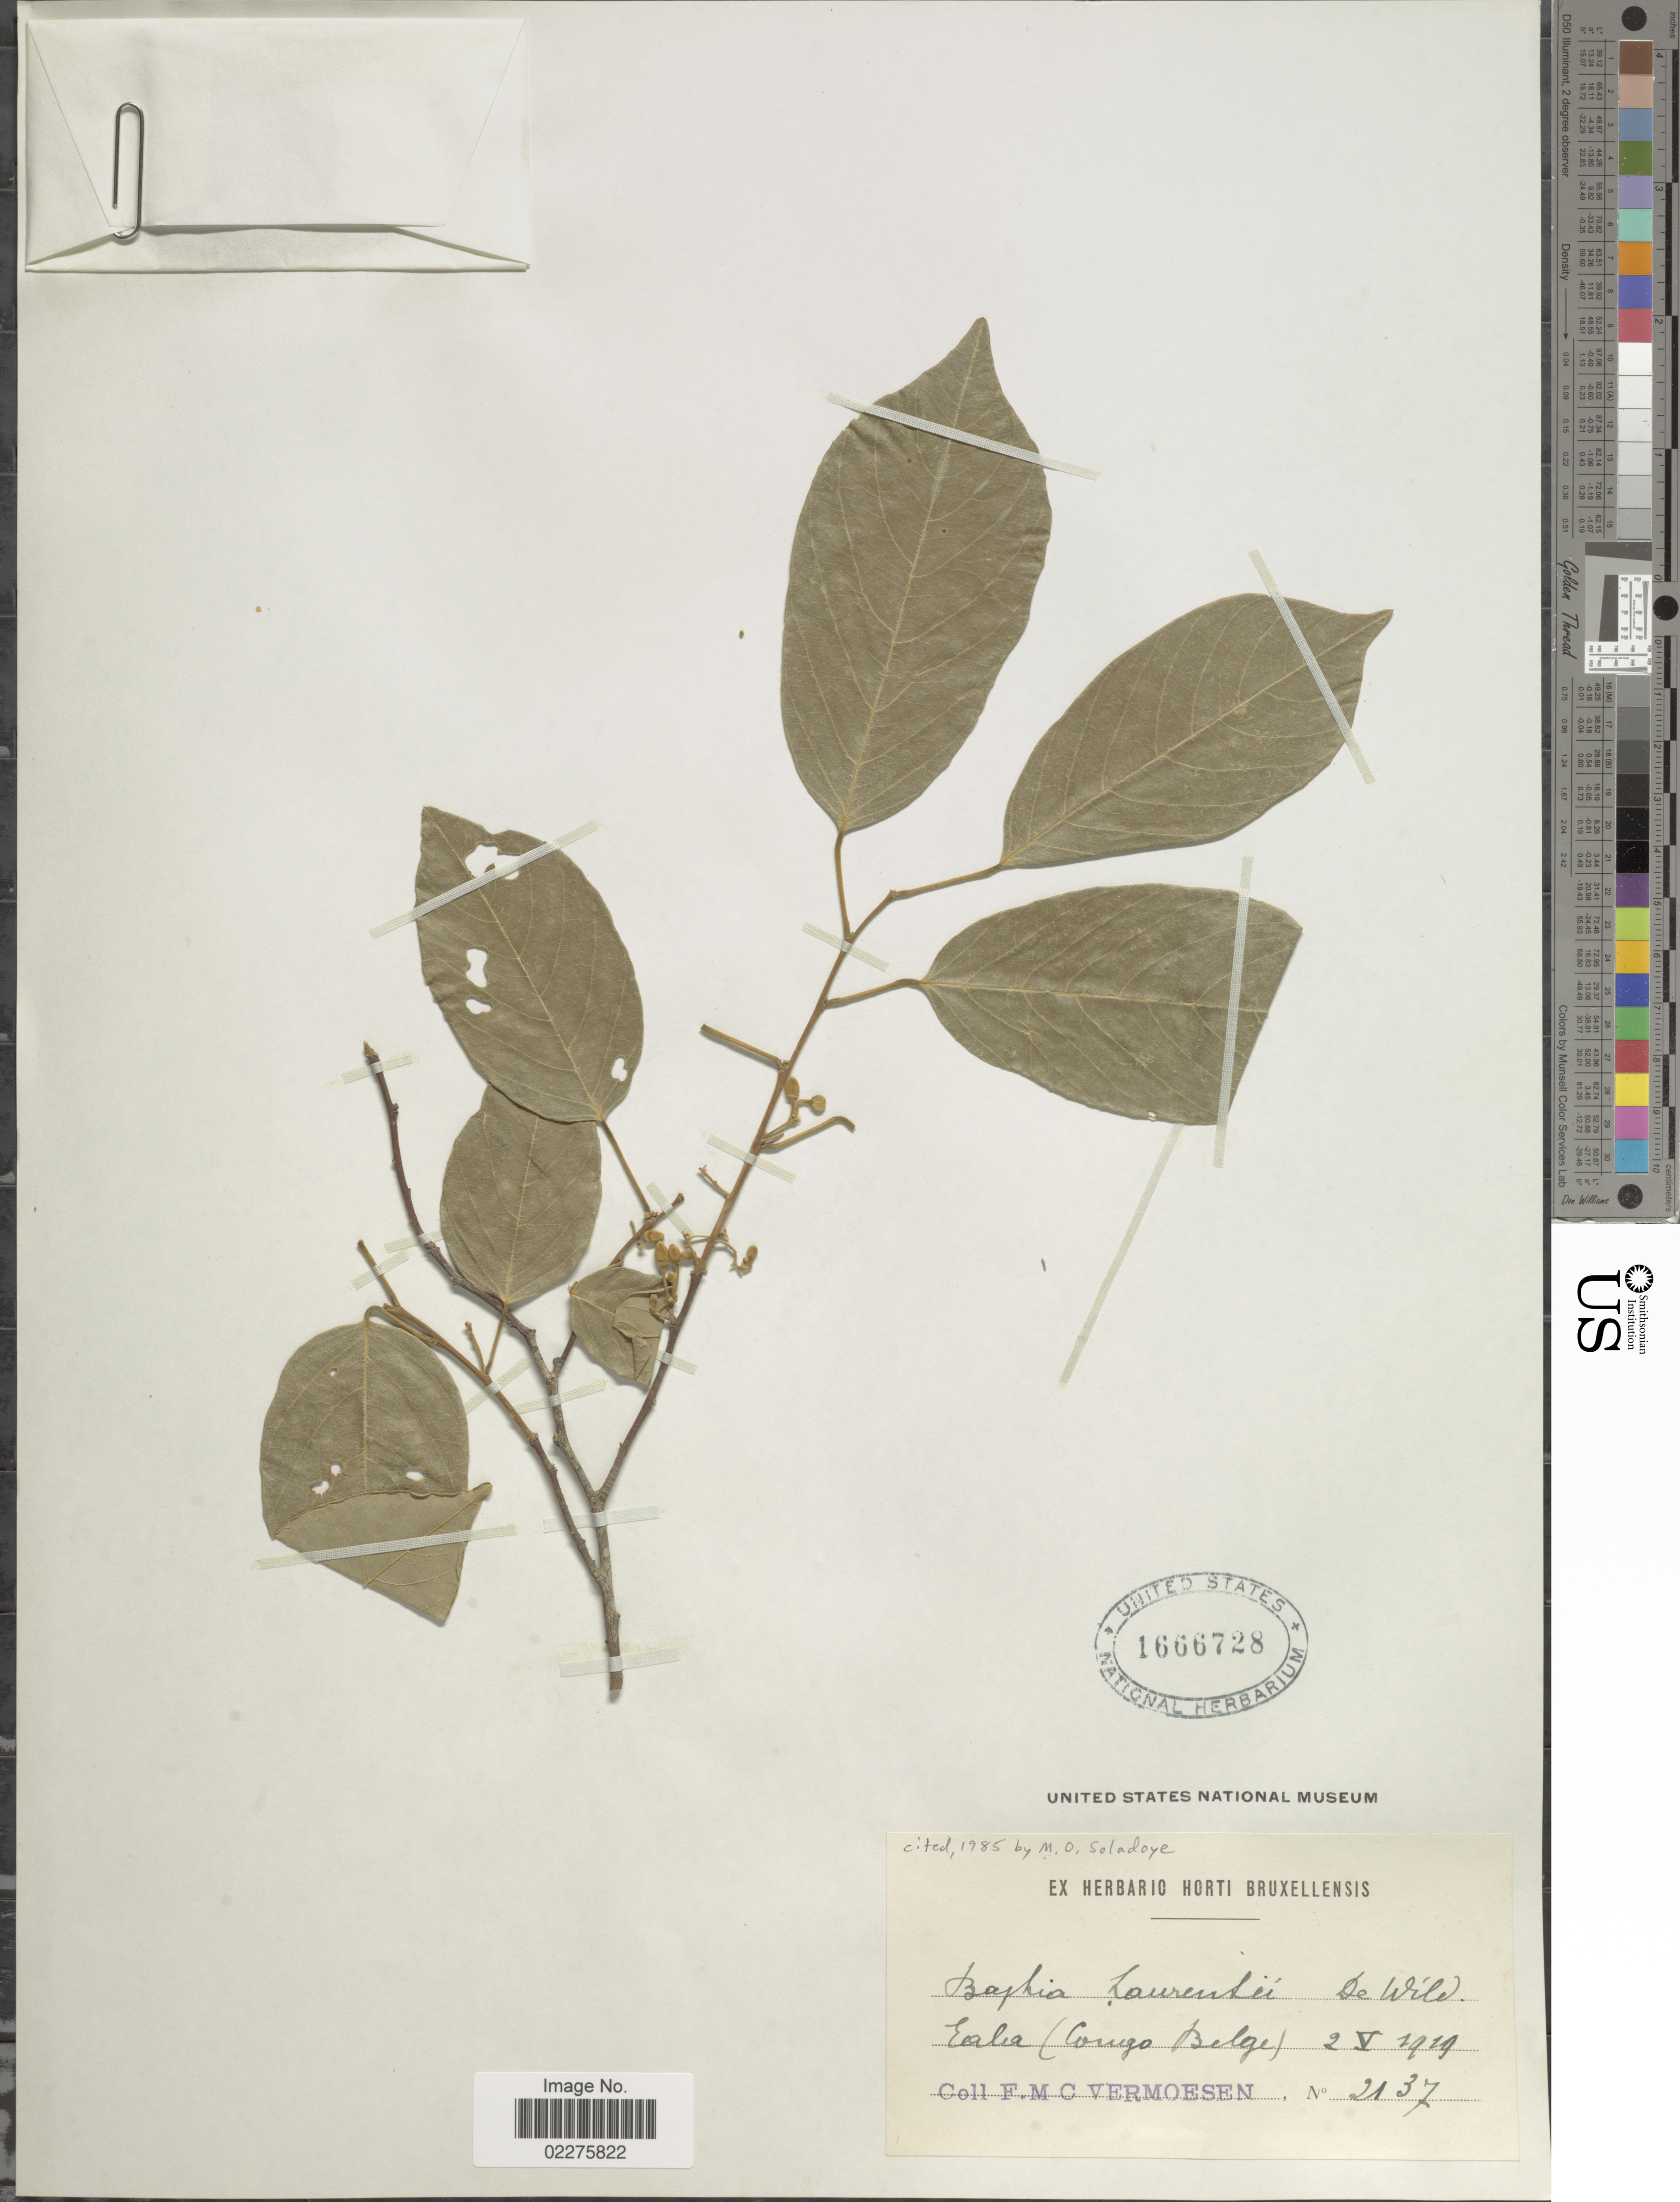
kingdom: Plantae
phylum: Tracheophyta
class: Magnoliopsida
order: Fabales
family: Fabaceae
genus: Baphia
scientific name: Baphia laurentii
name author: De Wild.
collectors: C. Vermoesen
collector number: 2137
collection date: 1919-05-02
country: Congo, Democratic Republic of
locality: Eala, Congo Belge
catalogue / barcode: US 1666728